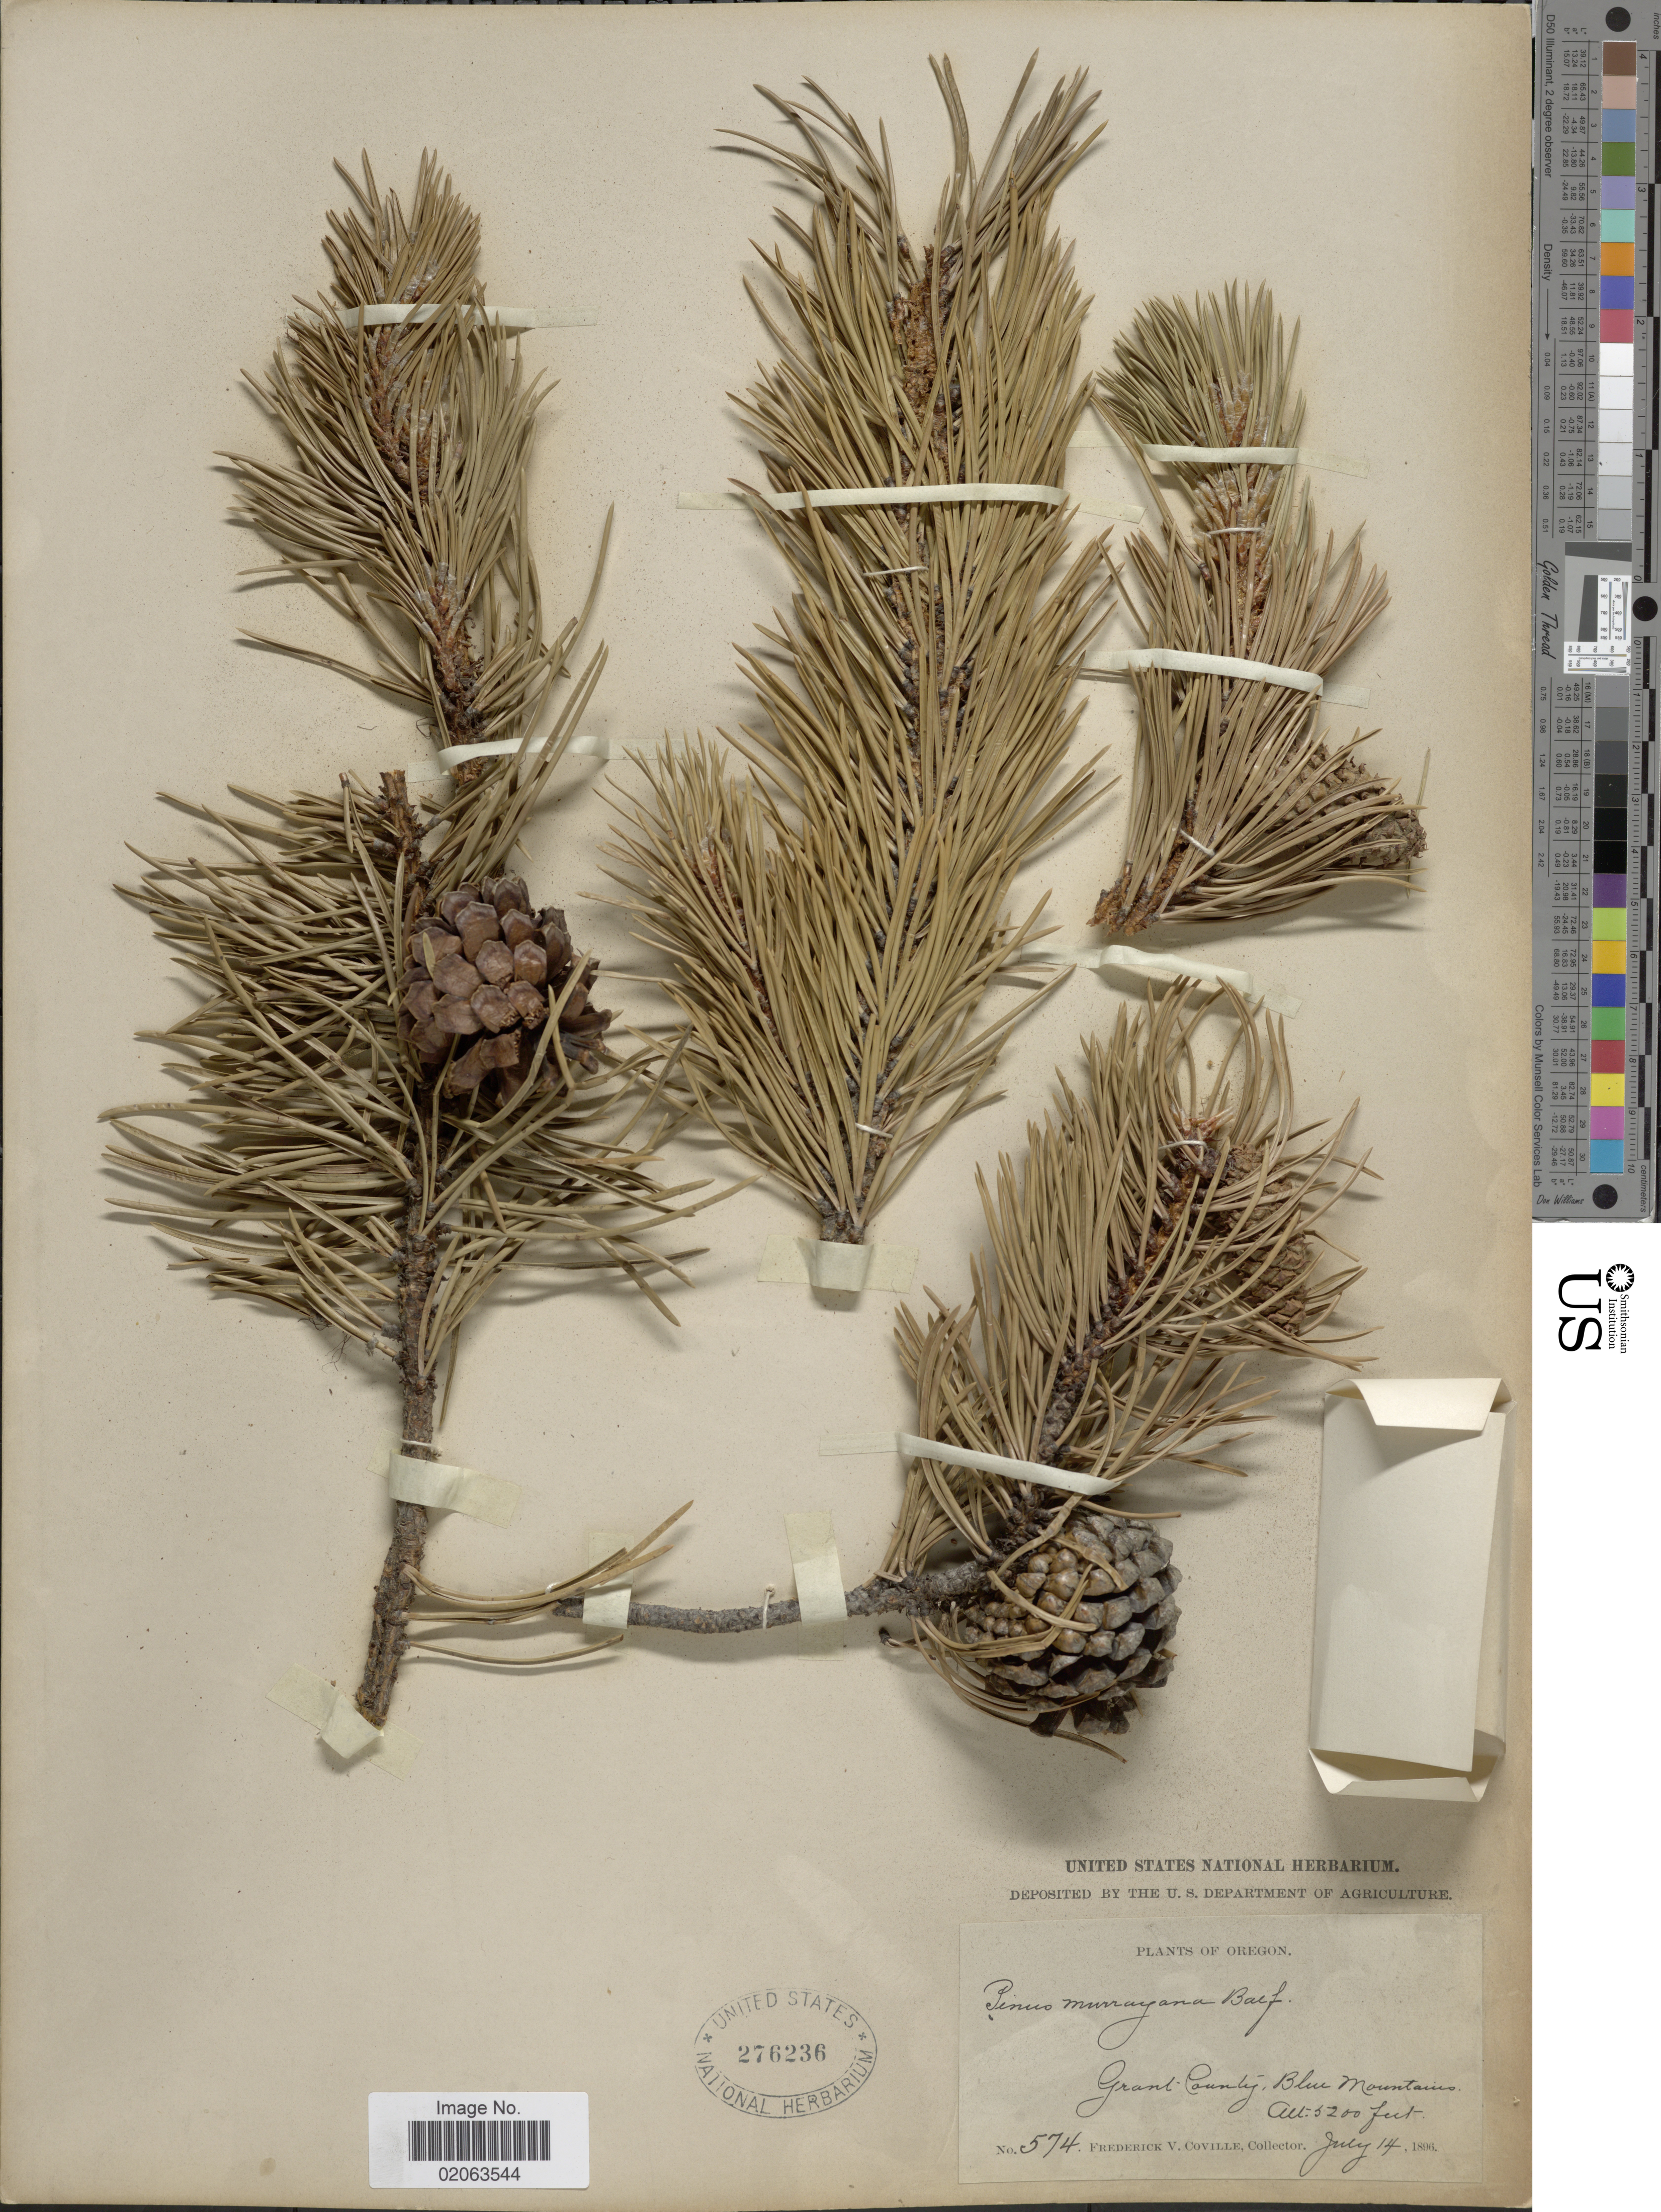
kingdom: Plantae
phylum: Tracheophyta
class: Pinopsida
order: Pinales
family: Pinaceae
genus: Pinus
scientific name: Pinus contorta var. latifolia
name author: Engelm. ex S. Watson in C. King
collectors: F. V. Coville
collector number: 574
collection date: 1896-07-14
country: United States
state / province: Oregon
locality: Oregon, Grant - County, Blue Mountains.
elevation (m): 1585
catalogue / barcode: US 276236